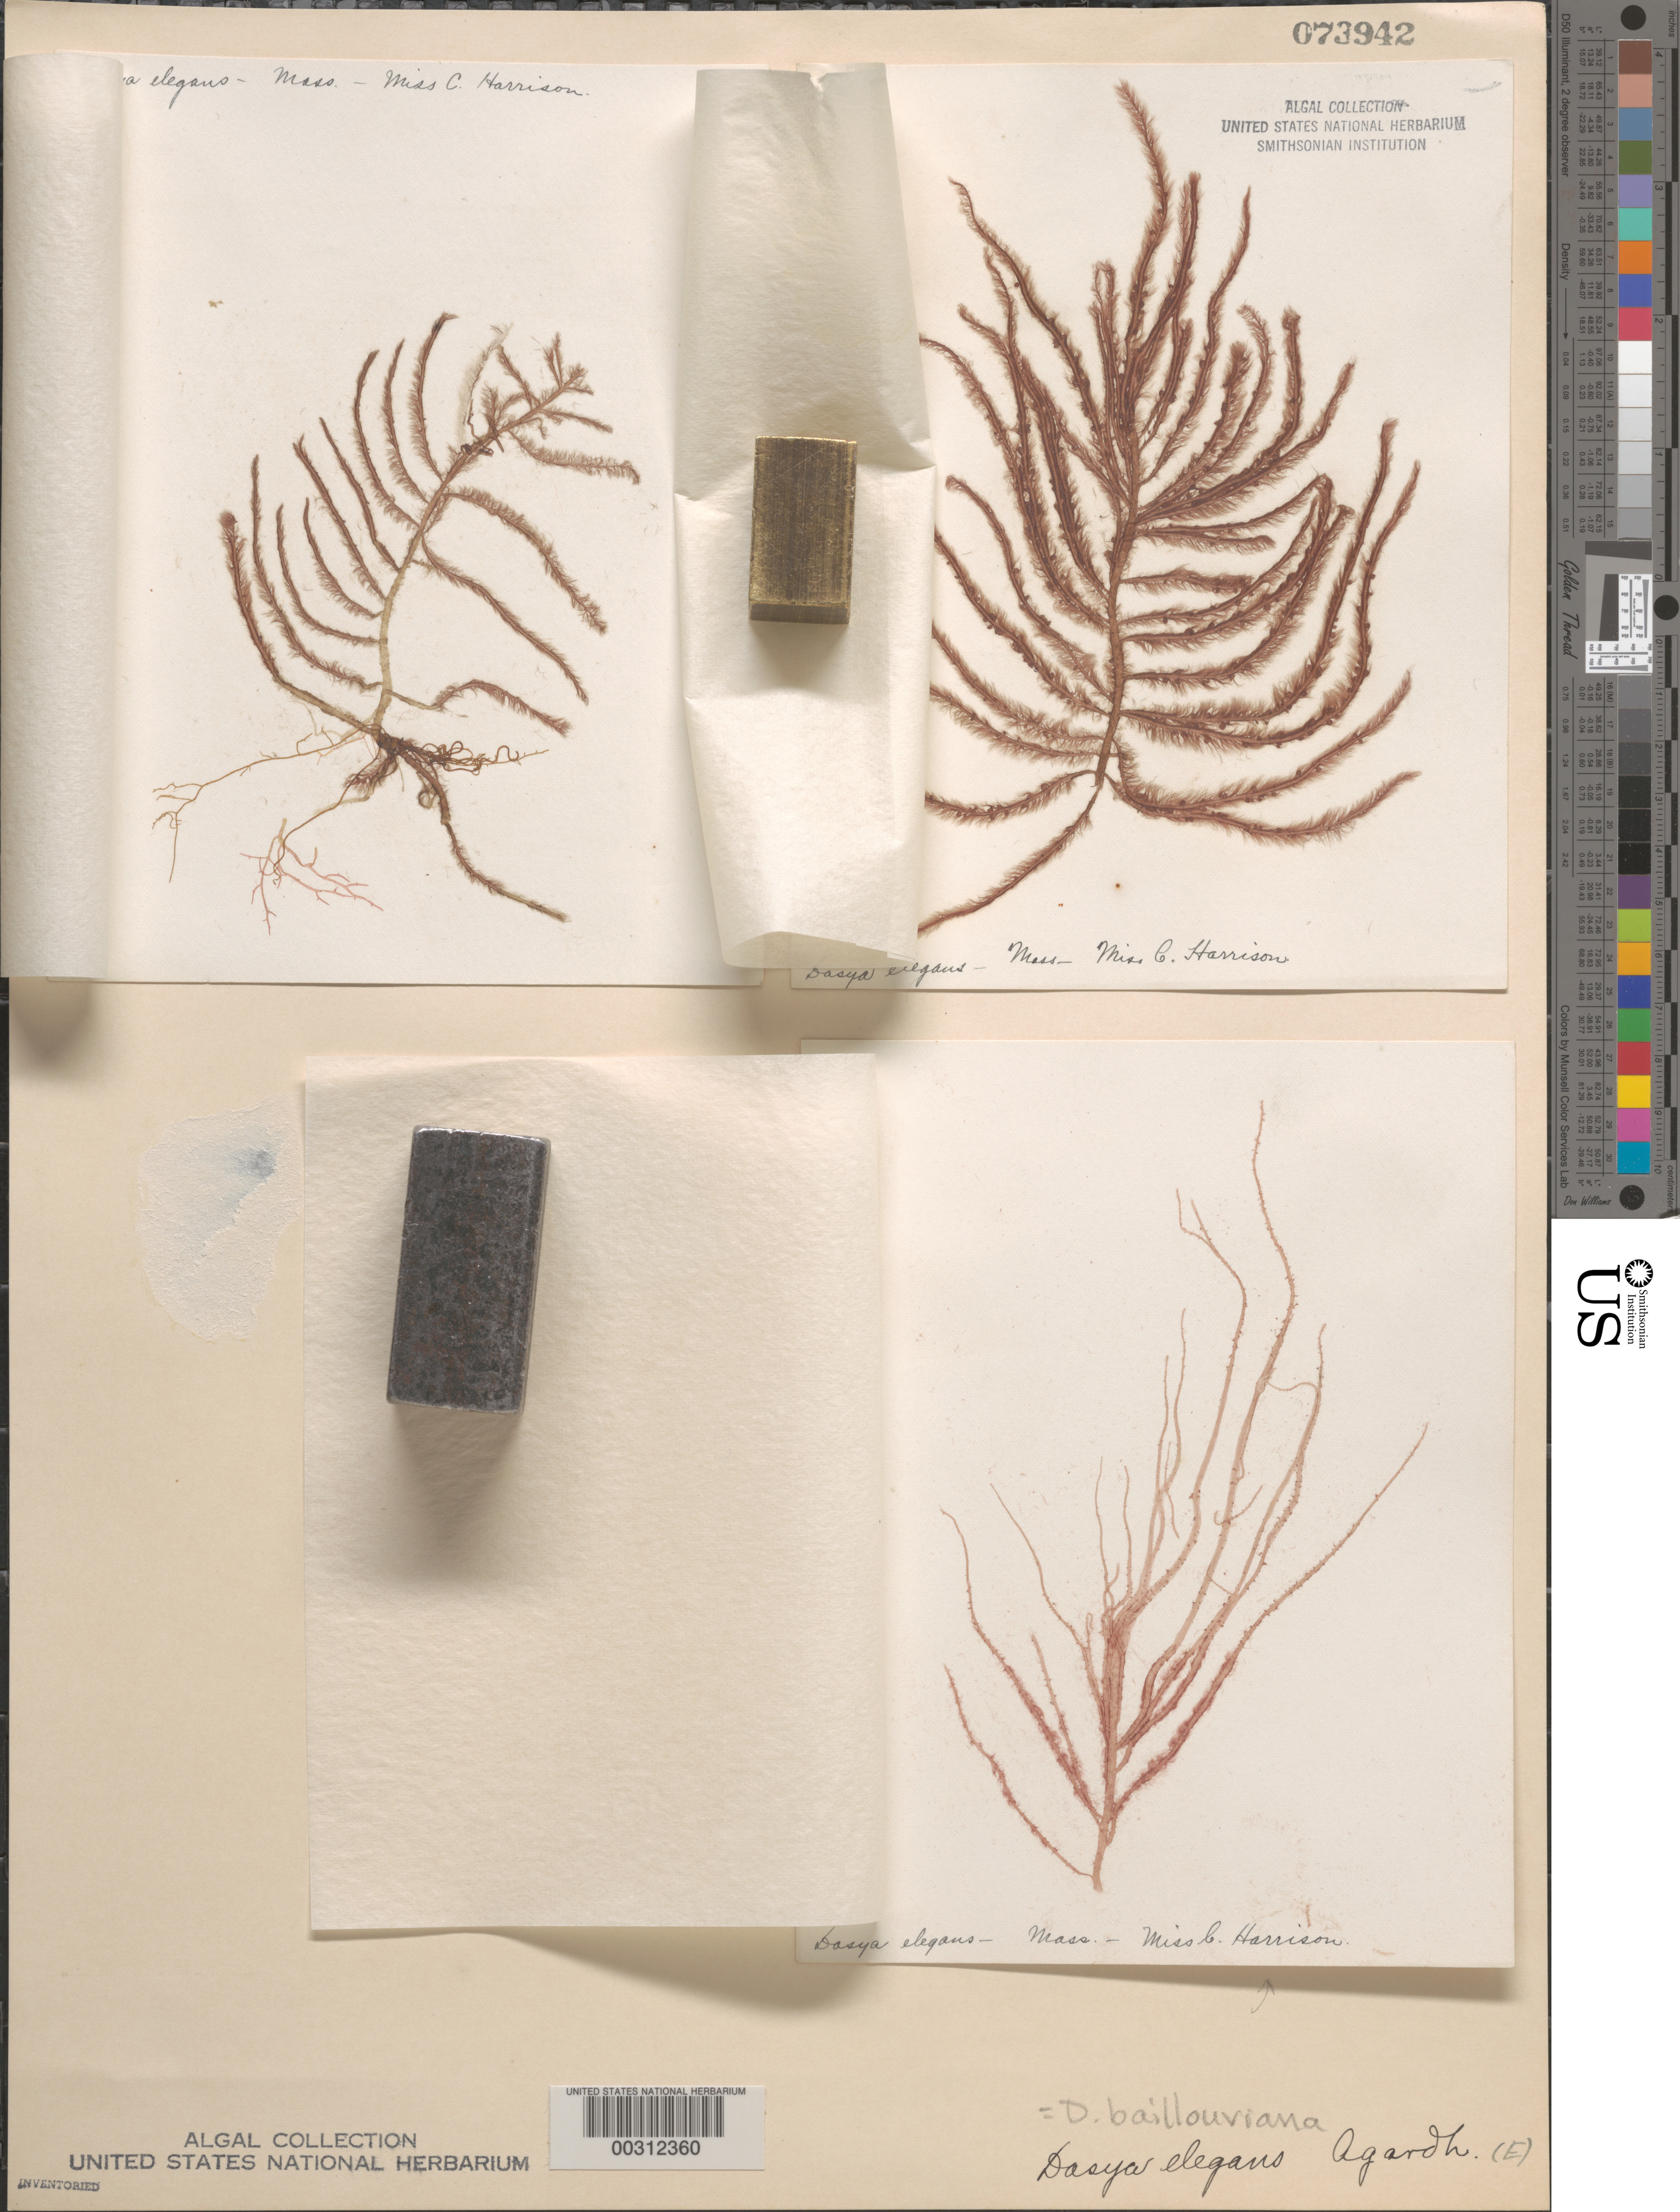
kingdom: Plantae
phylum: Rhodophyta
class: Florideophyceae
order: Ceramiales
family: Dasyaceae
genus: Dasya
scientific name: Dasya pedicellata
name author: (C. Agardh) C. Agardh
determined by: Algae name updating Project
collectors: C. Harrison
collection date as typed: Aug 1888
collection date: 1888-08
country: United States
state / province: Massachusetts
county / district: Dukes County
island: Martha's Vineyard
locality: Edgartown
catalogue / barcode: US 73942